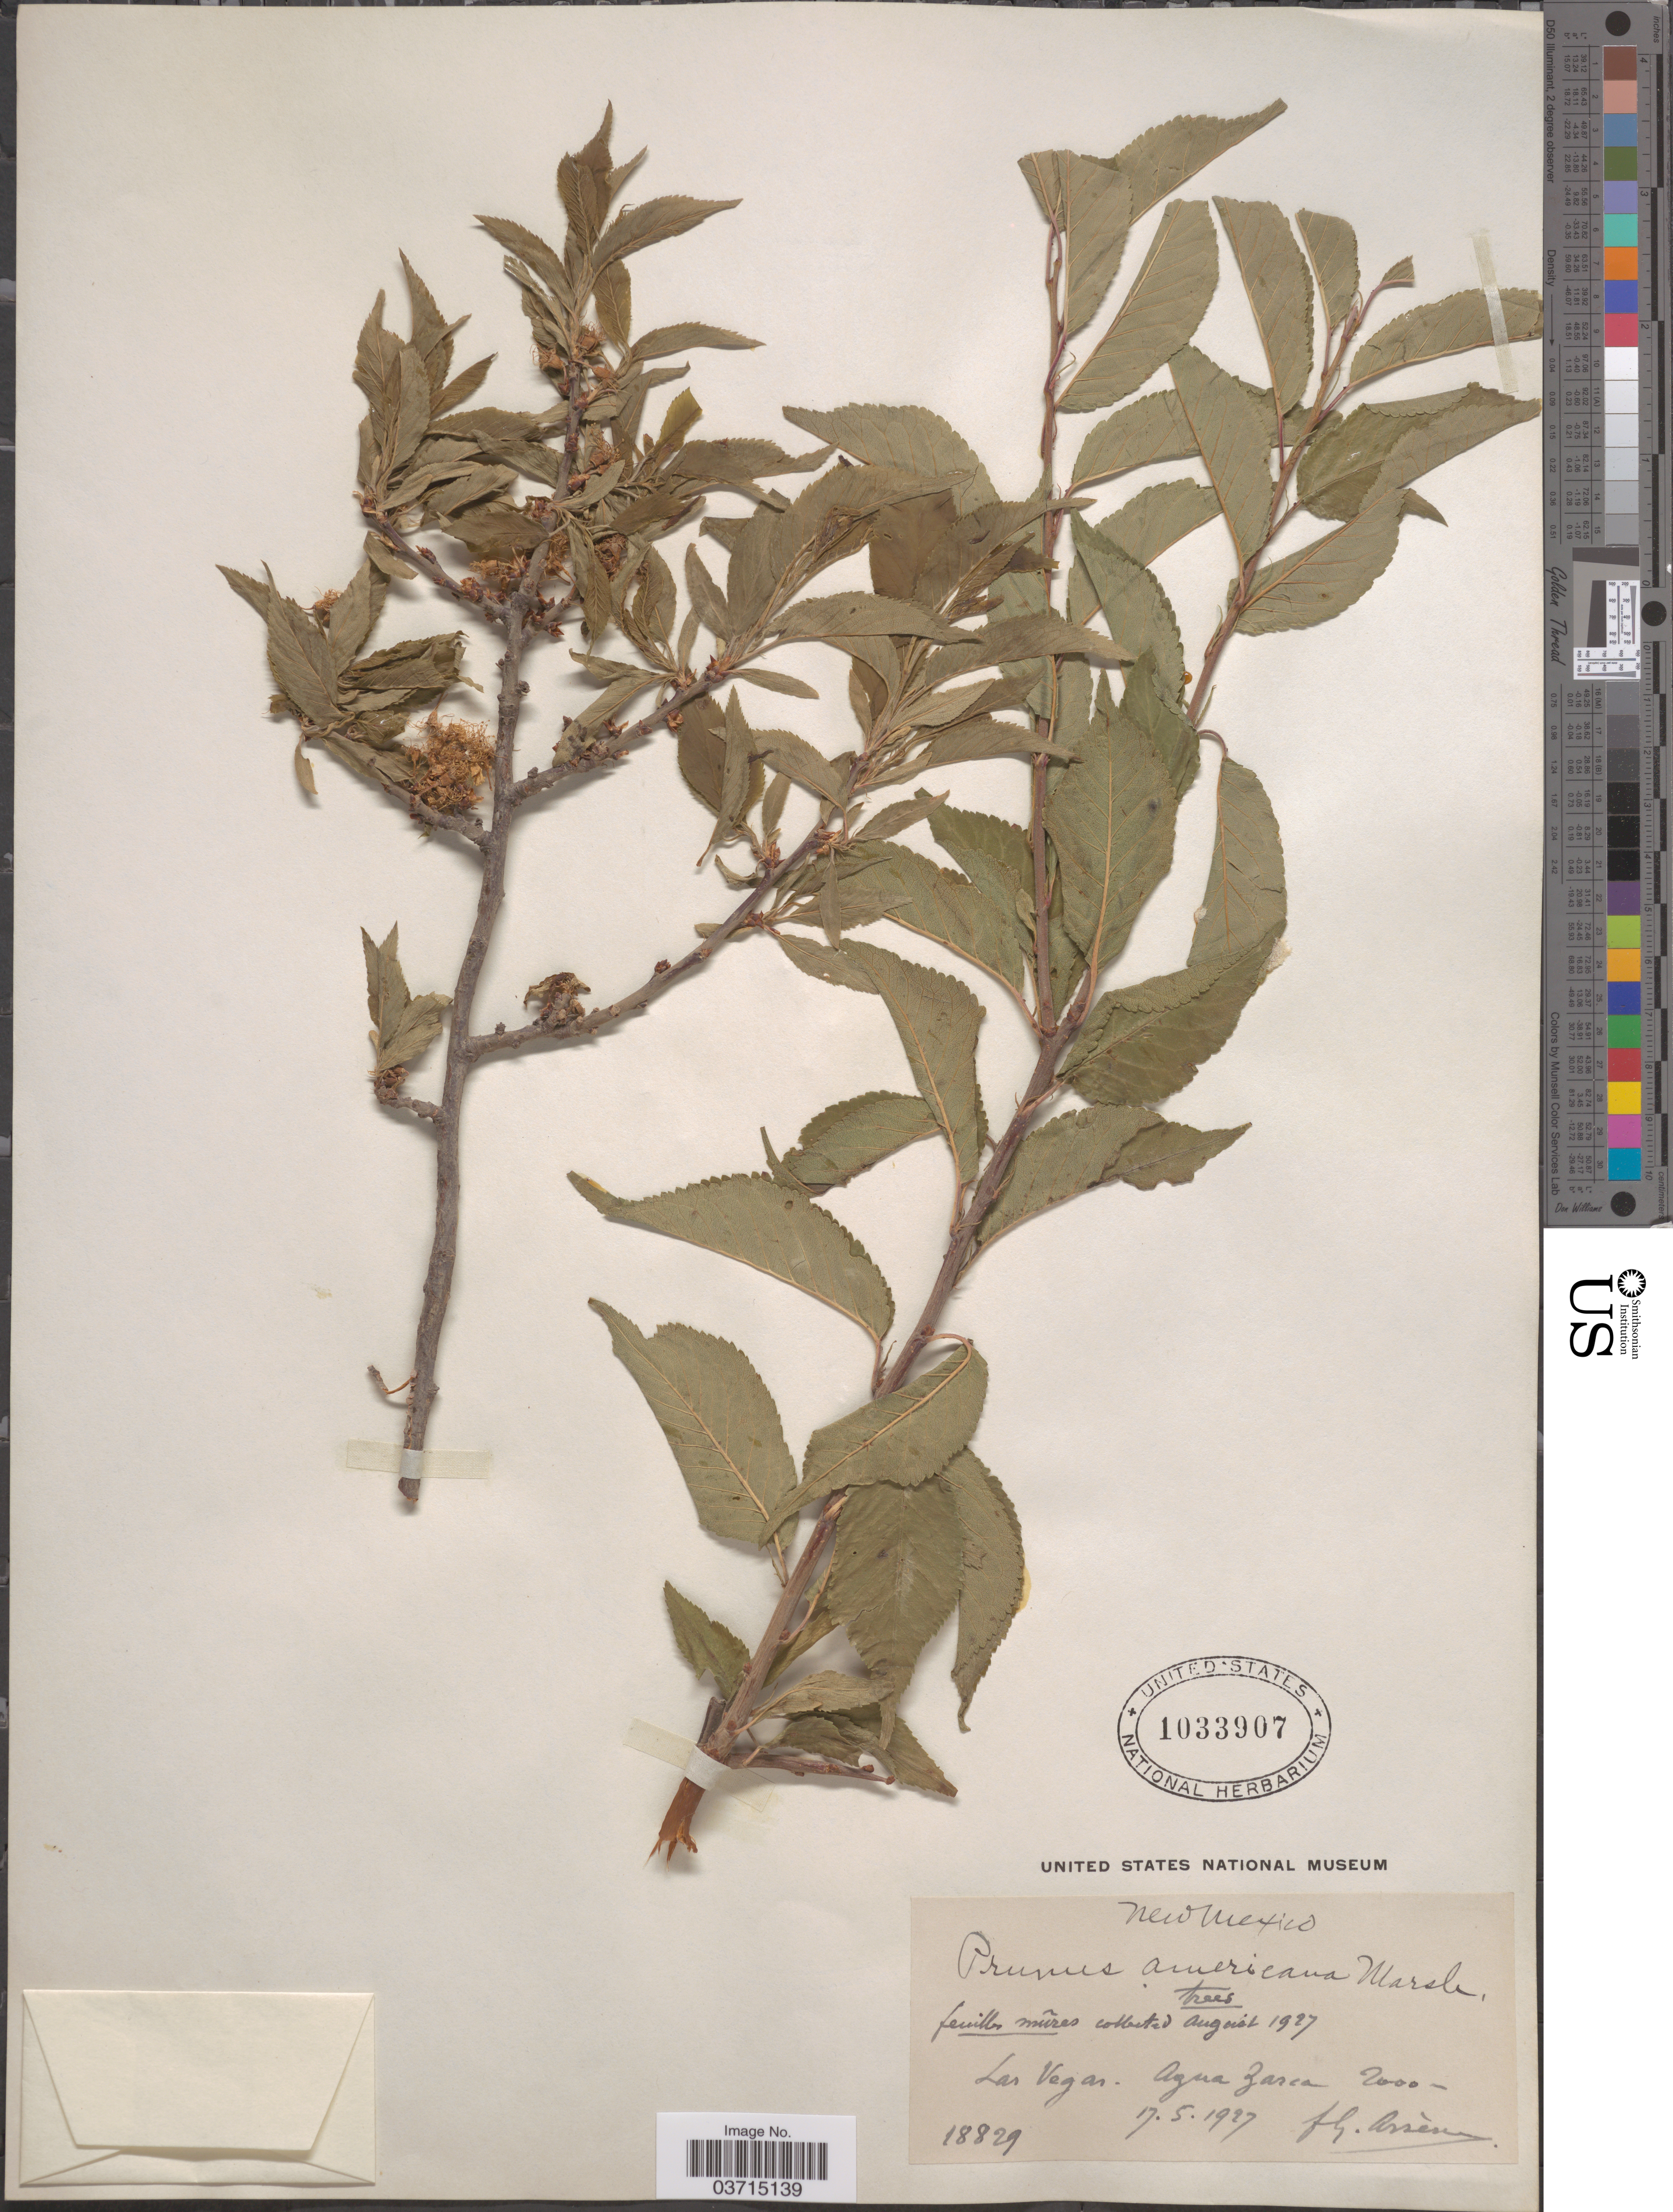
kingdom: Plantae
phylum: Tracheophyta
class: Magnoliopsida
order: Rosales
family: Rosaceae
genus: Prunus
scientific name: Prunus americana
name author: Marshall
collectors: F. Arsène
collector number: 18829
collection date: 1927-05-17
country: United States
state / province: New Mexico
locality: Las Vegas. Agua Zarca.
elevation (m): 2000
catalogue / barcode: US 1033907